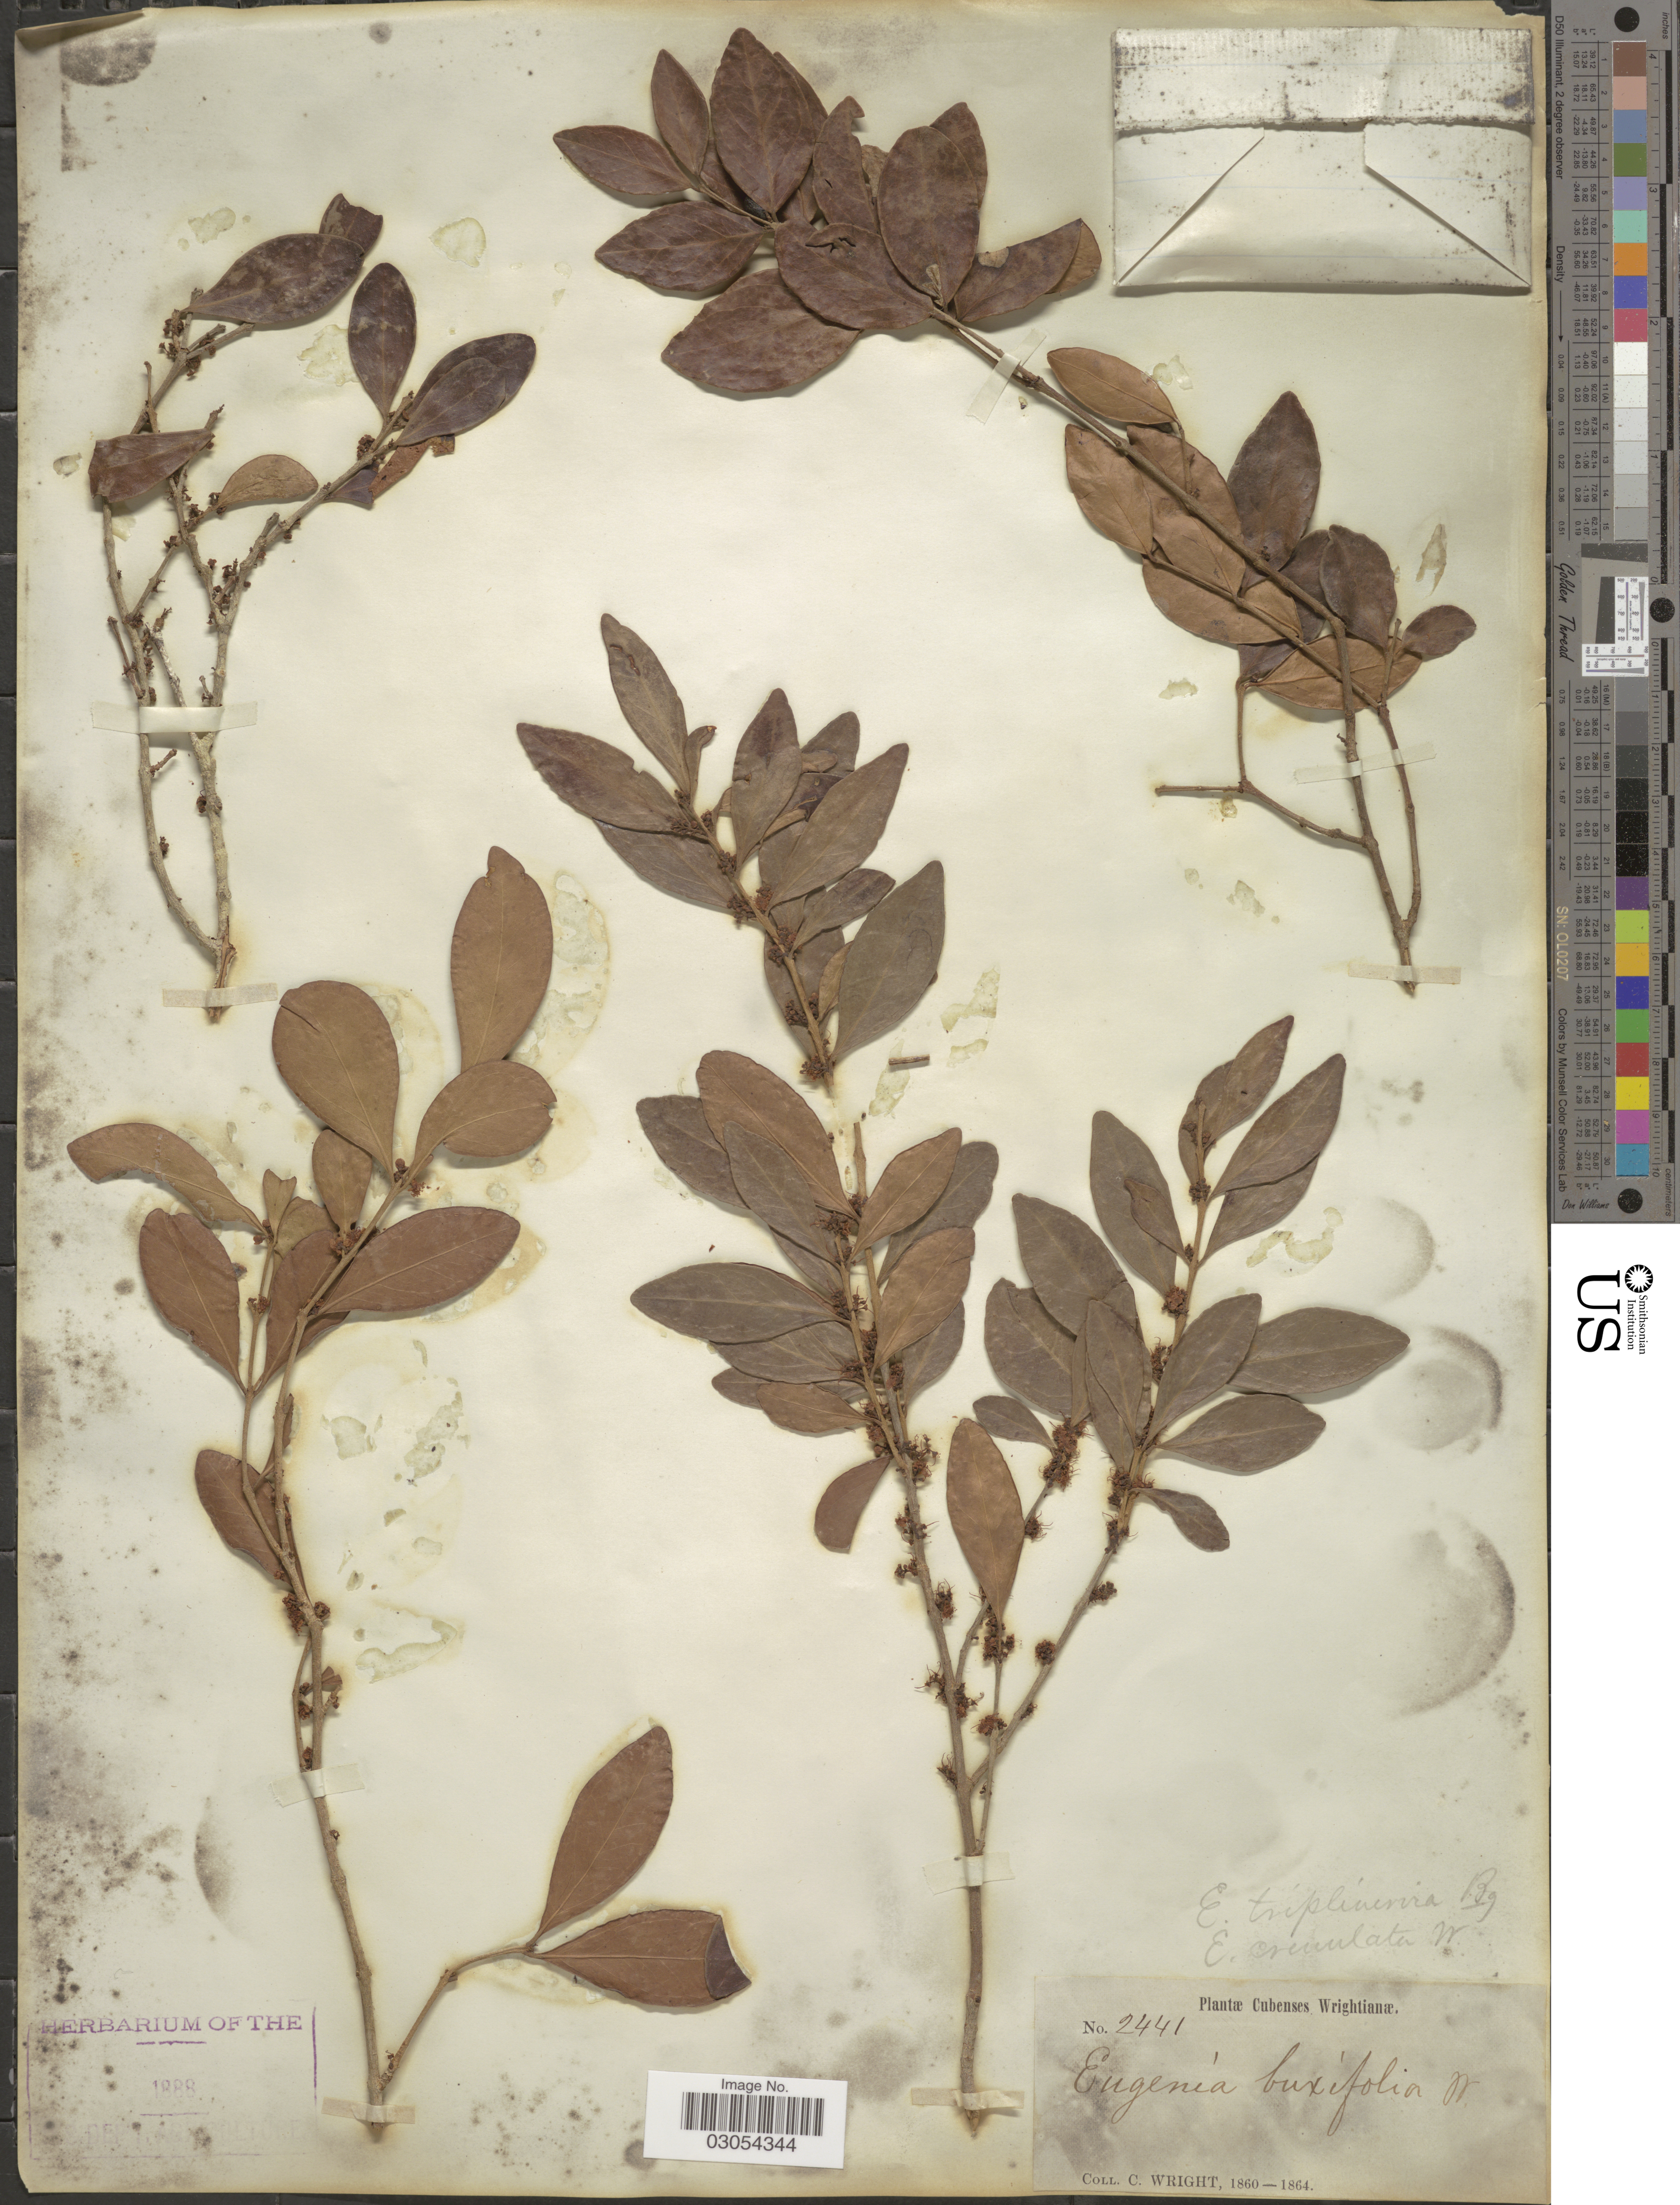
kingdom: Plantae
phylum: Tracheophyta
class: Magnoliopsida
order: Myrtales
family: Myrtaceae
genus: Eugenia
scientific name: Eugenia foetida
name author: Pers.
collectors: C. Wright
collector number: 2441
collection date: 1860/1864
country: Cuba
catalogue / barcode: US 103059